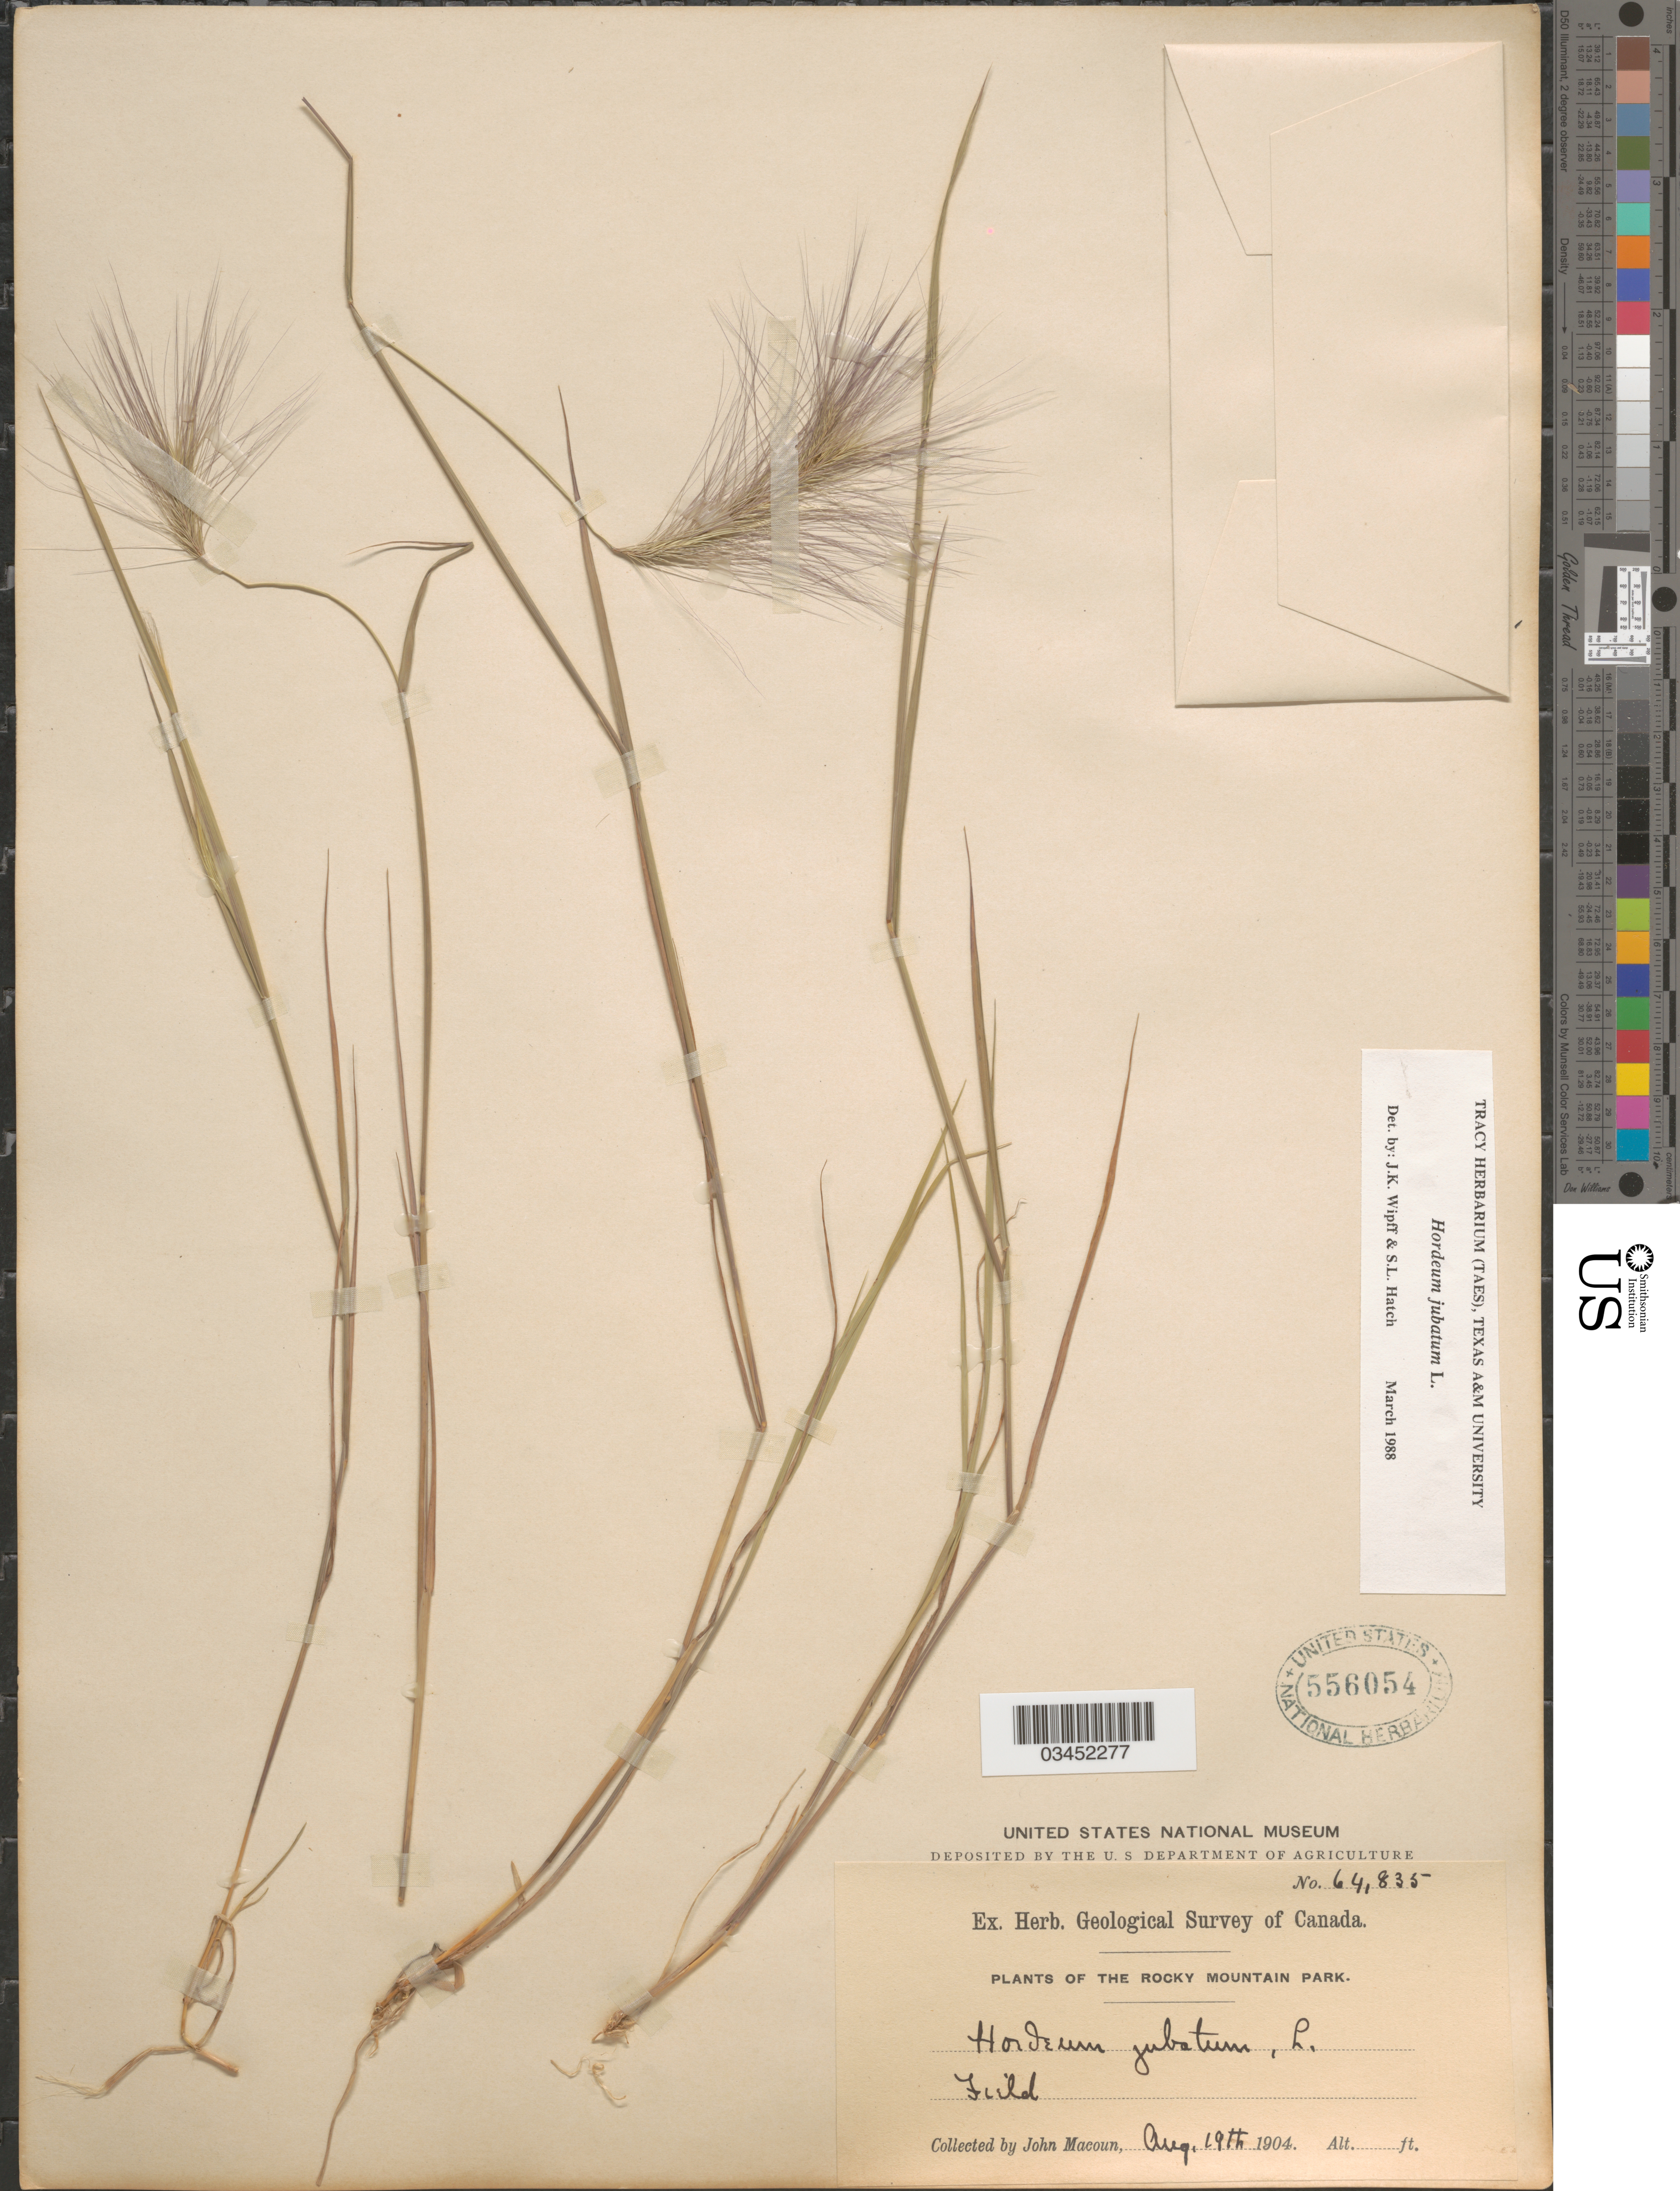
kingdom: Plantae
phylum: Tracheophyta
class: Liliopsida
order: Poales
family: Poaceae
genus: Hordeum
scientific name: Hordeum jubatum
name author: L.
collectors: J. Macoun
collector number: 64835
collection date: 1904-08-19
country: Canada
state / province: British Columbia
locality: Geological Survey of Canada. The Rocky Mountain Park. Field.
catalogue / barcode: US 556054